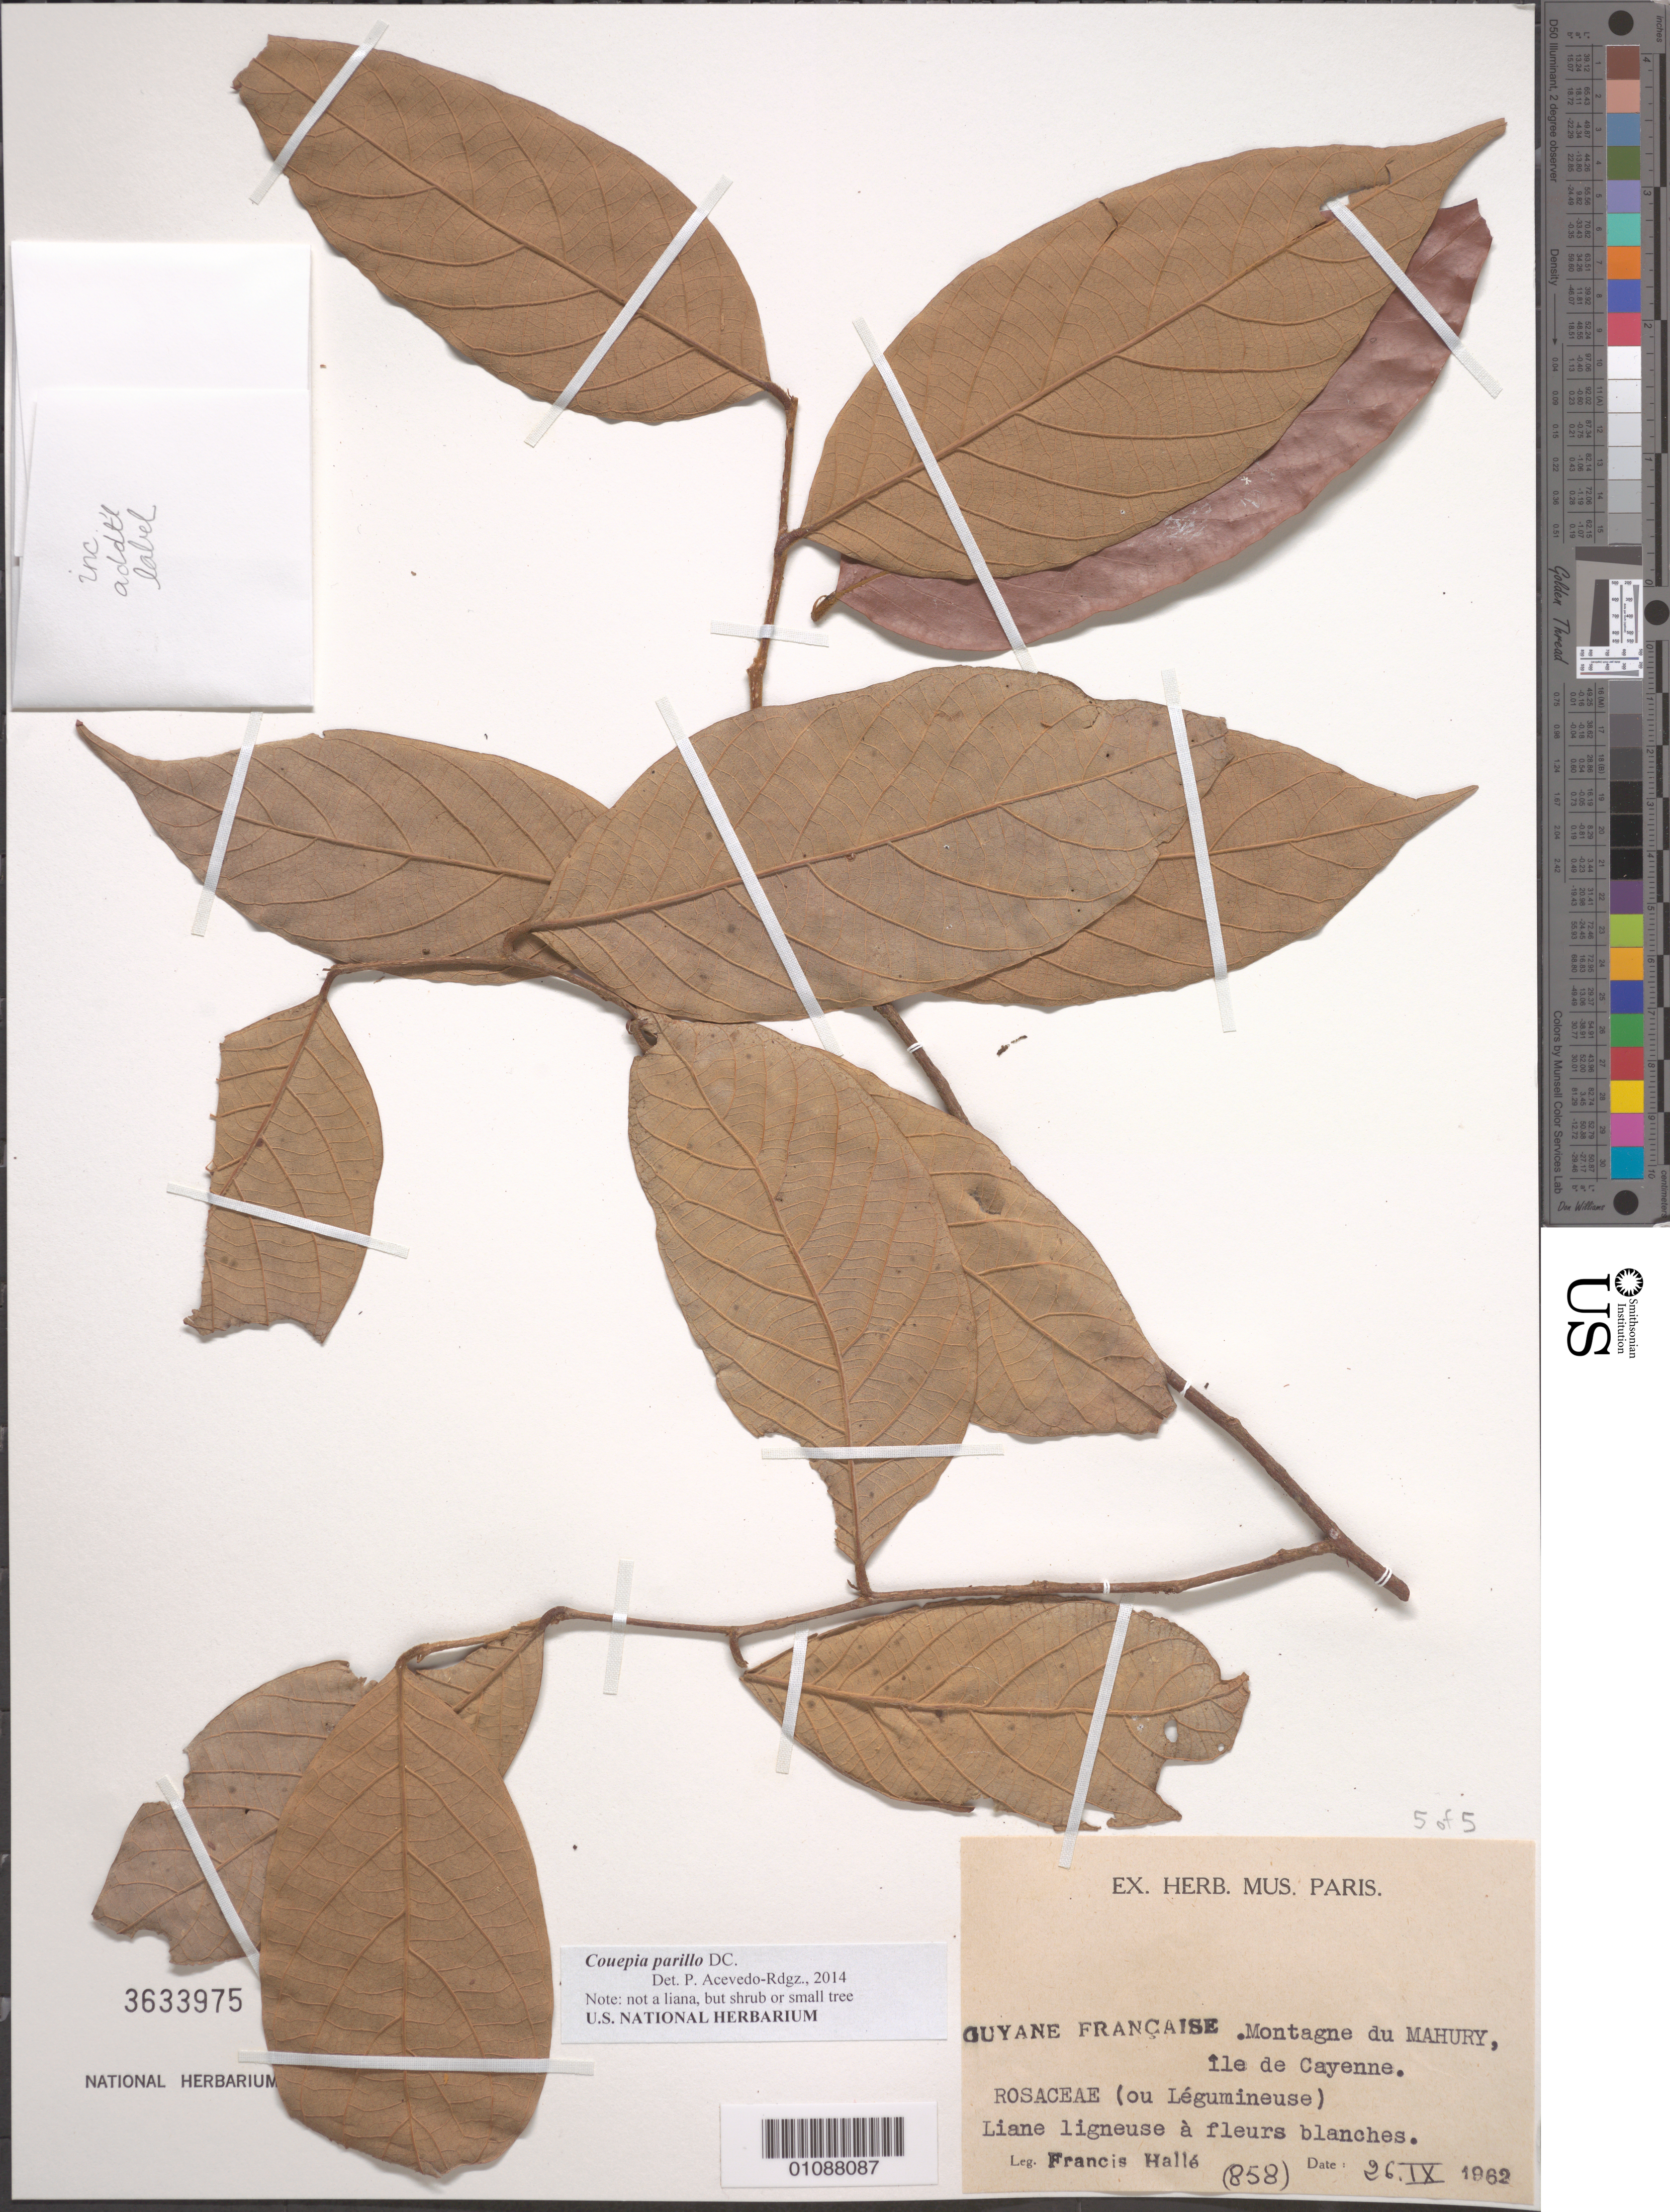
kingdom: Plantae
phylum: Tracheophyta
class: Magnoliopsida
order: Malpighiales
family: Chrysobalanaceae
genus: Gaulettia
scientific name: Gaulettia parillo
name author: (DC.) Sothers & Prance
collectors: F. Hallé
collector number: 858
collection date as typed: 26-Sep-62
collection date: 1962-09-26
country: French Guiana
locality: Montagne de Mahury, Ile du Cayenne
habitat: En foret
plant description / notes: Not a liana, but shrub or small tree - P. Acevedo-Rdgz., 2014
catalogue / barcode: US 3633975